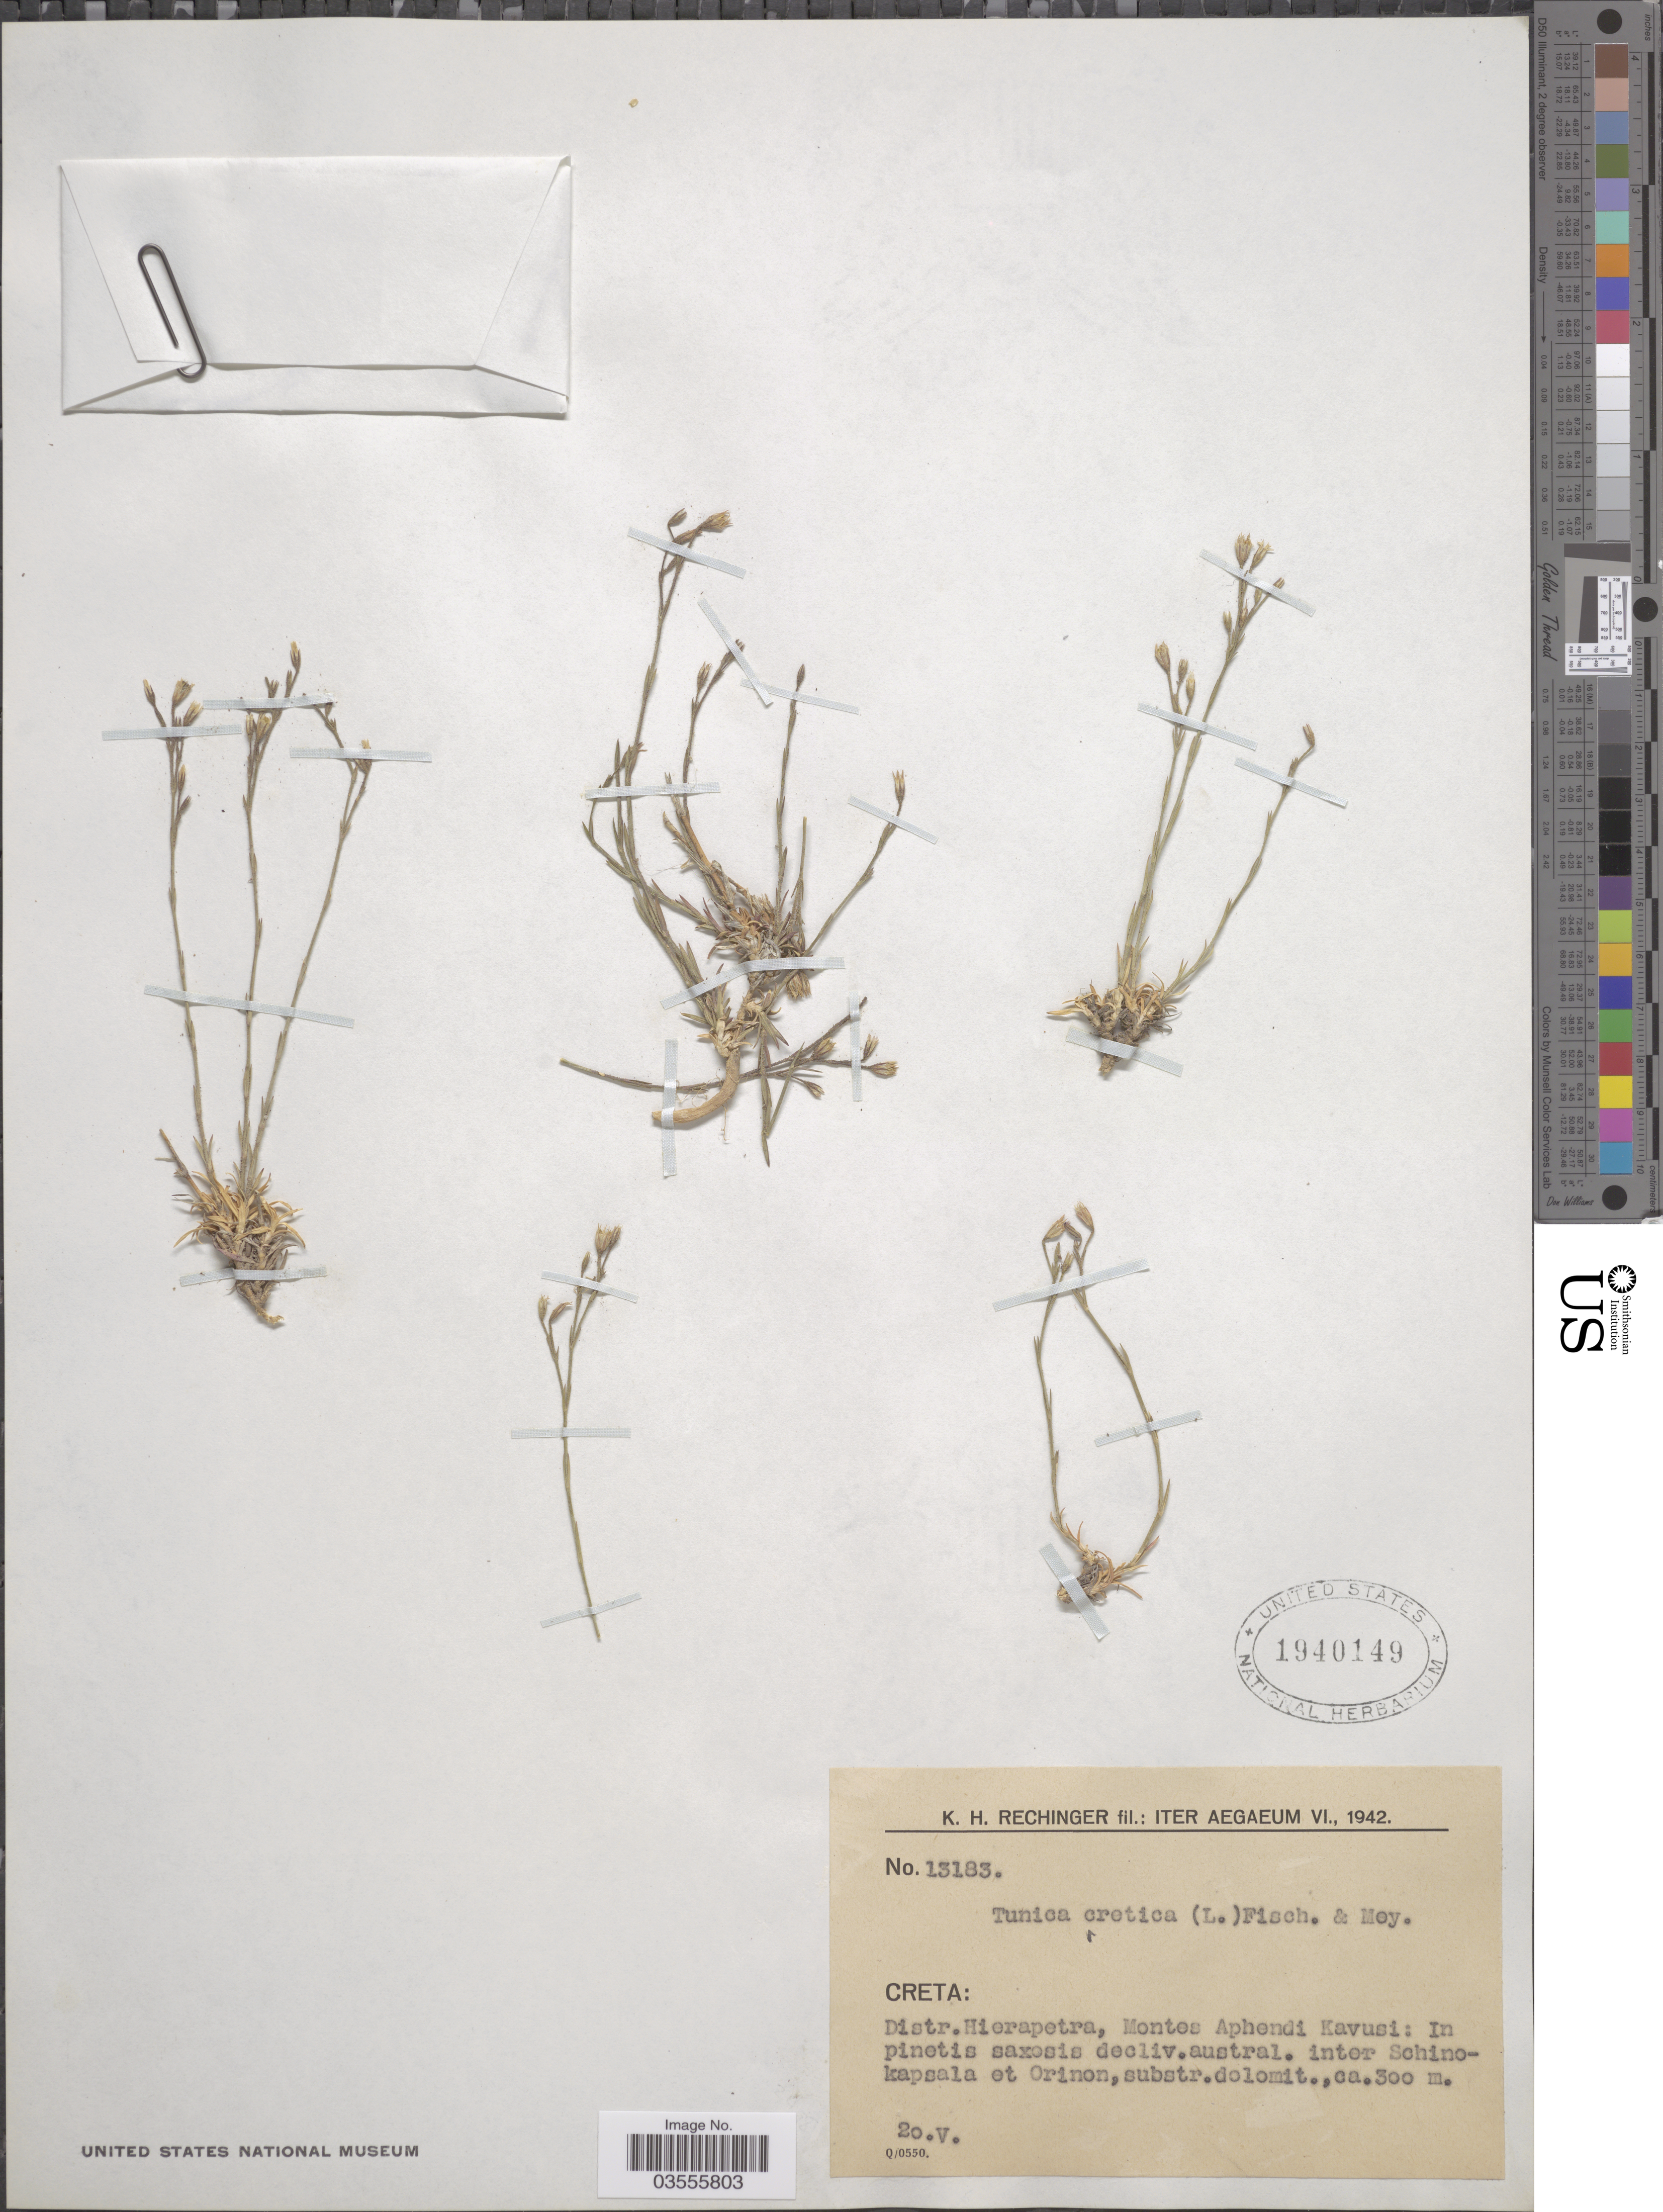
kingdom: Plantae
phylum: Tracheophyta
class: Magnoliopsida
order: Caryophyllales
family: Caryophyllaceae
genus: Dianthus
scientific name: Dianthus pachygonus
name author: Fassou et al.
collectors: K. H. Rechinger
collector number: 13183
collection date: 1942-05-20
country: Greece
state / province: Crete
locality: Iter Aegaeum. Creta: Distr. Hierapetra, Montes Aphendi Kavusi: In pinetis saxosis decliv. austral. inter Schinokapsala et Orinon, substr. dolomit.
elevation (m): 300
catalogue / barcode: US 1940149